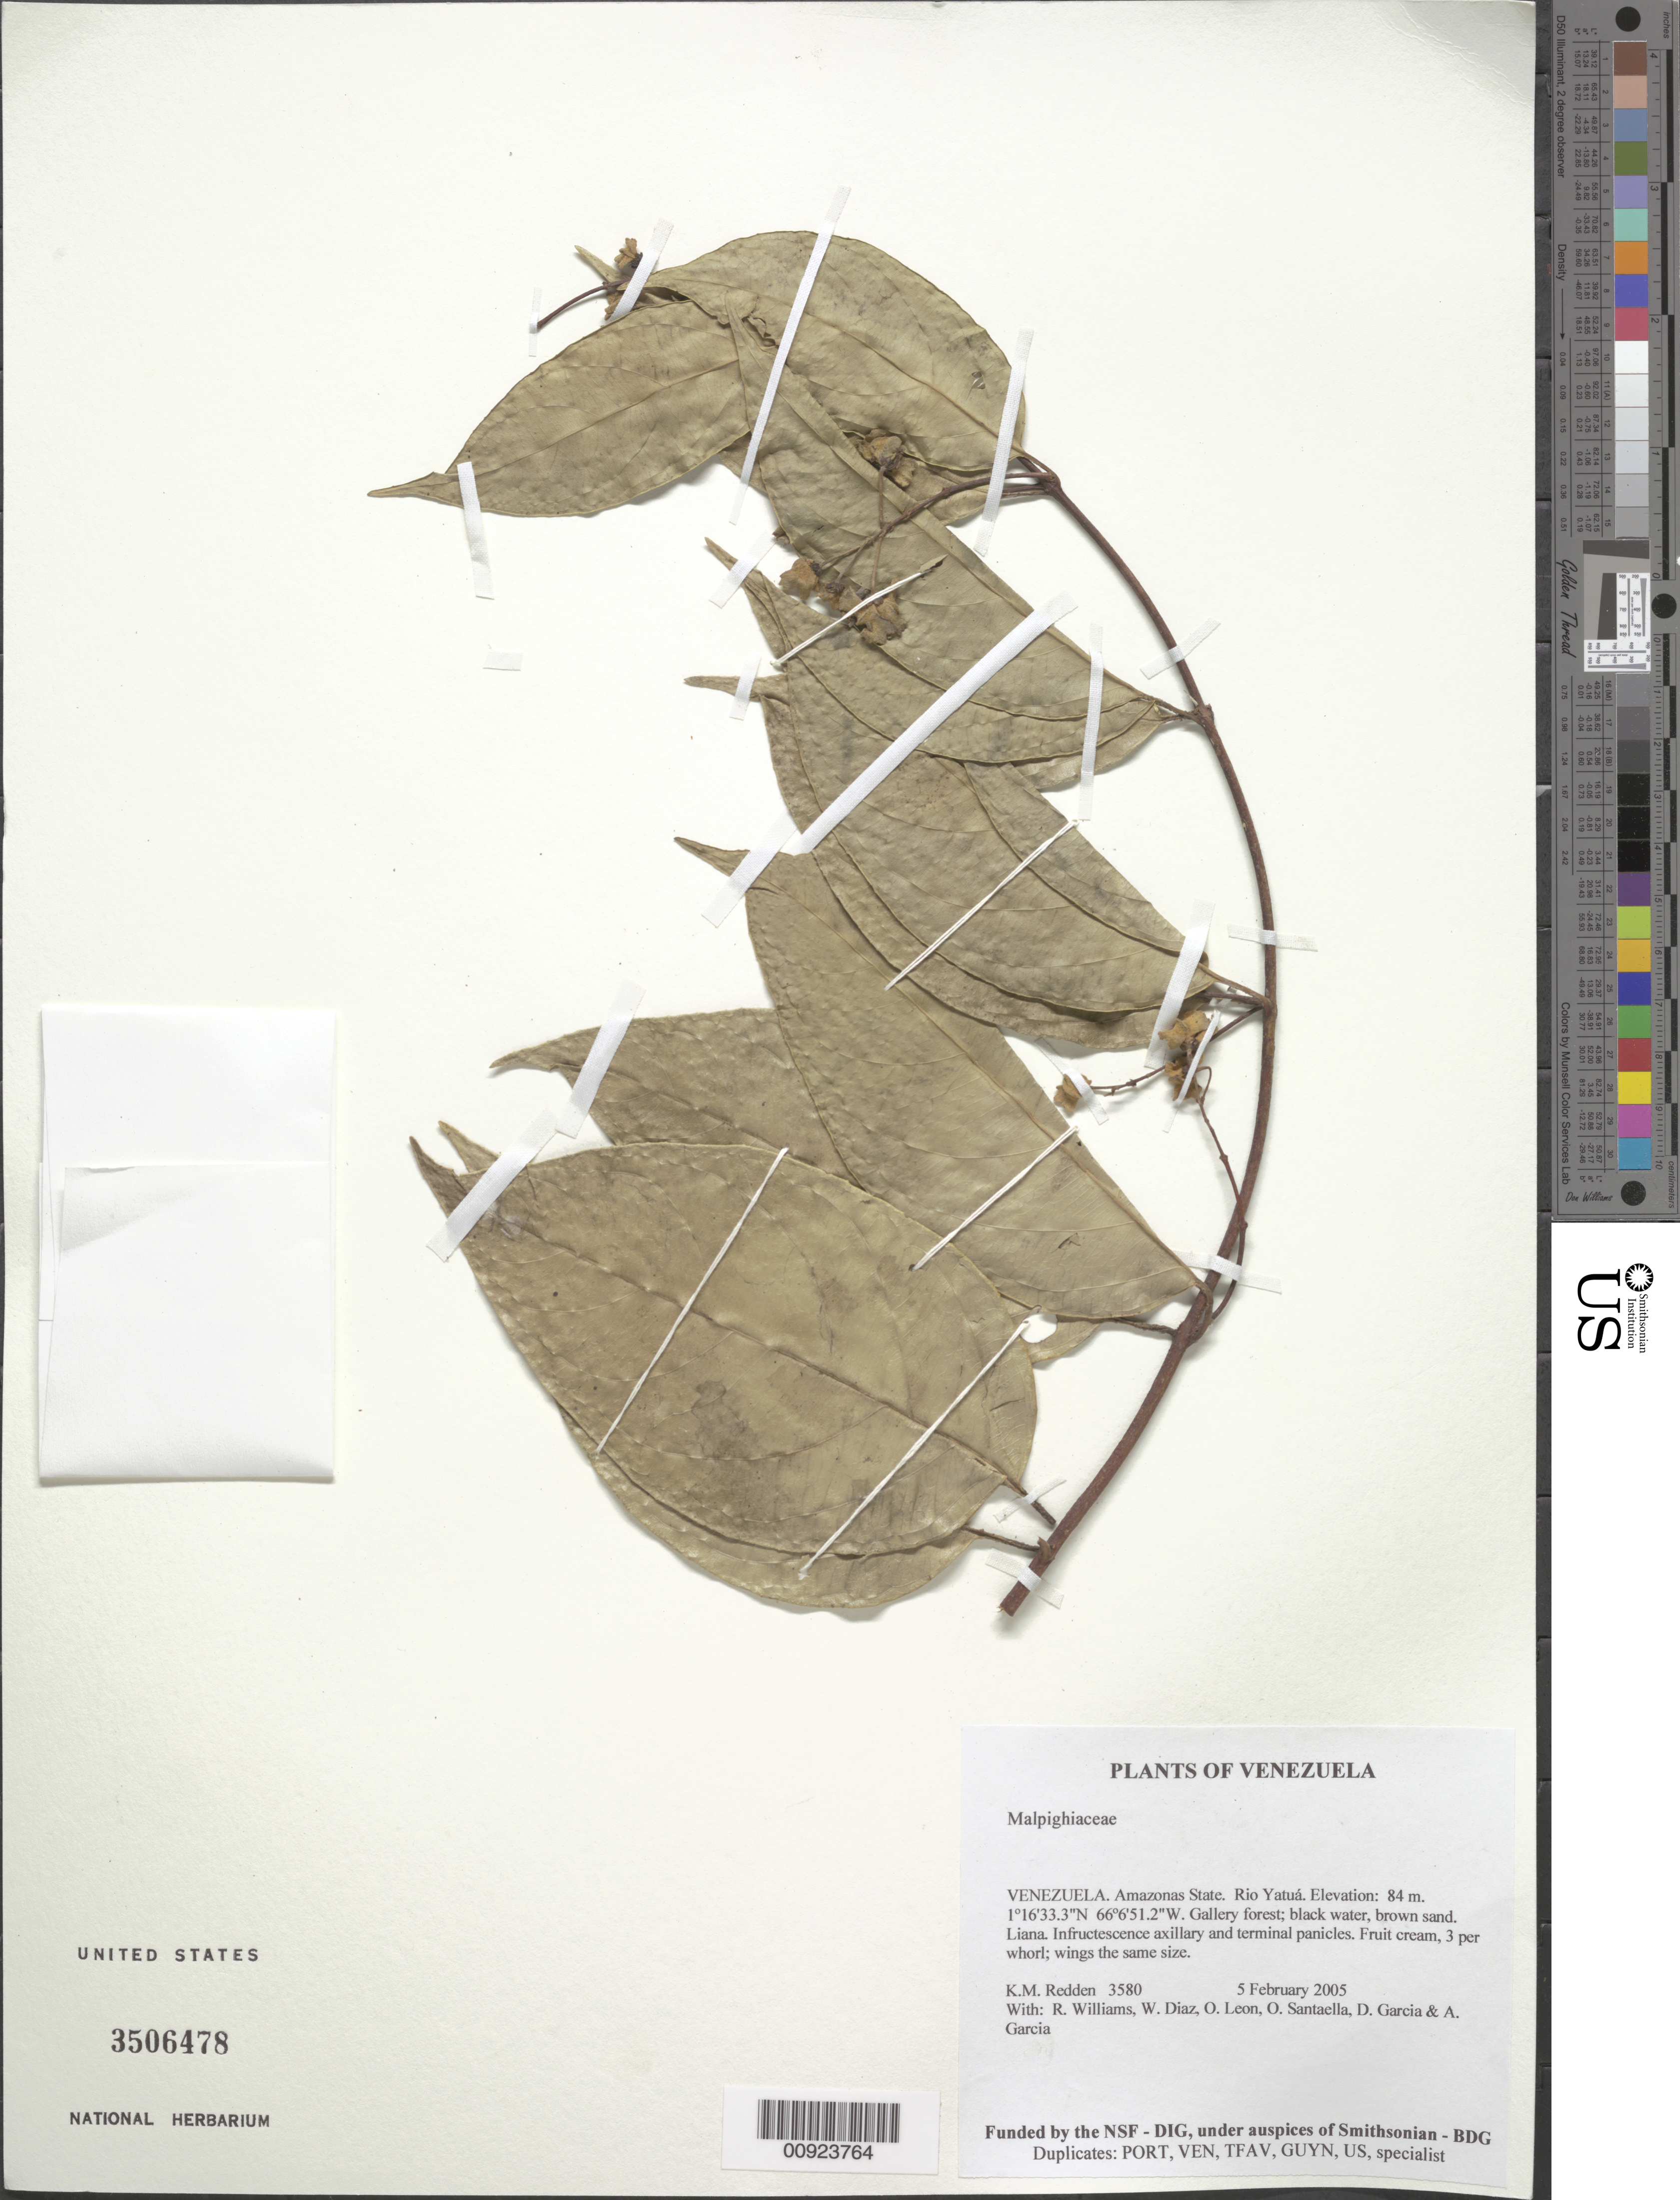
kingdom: Plantae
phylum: Tracheophyta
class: Magnoliopsida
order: Malpighiales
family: Malpighiaceae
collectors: K. M. Redden, R. Williams, W. Díaz P., O. León, O. Santaella, D. Garcia & A. Garcia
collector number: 3580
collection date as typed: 5 February 2005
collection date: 2005-02-05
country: Venezuela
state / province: Amazonas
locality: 18 - Rio Yatuá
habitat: Gallery forest; black water, brown sand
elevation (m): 84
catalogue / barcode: US 3506478